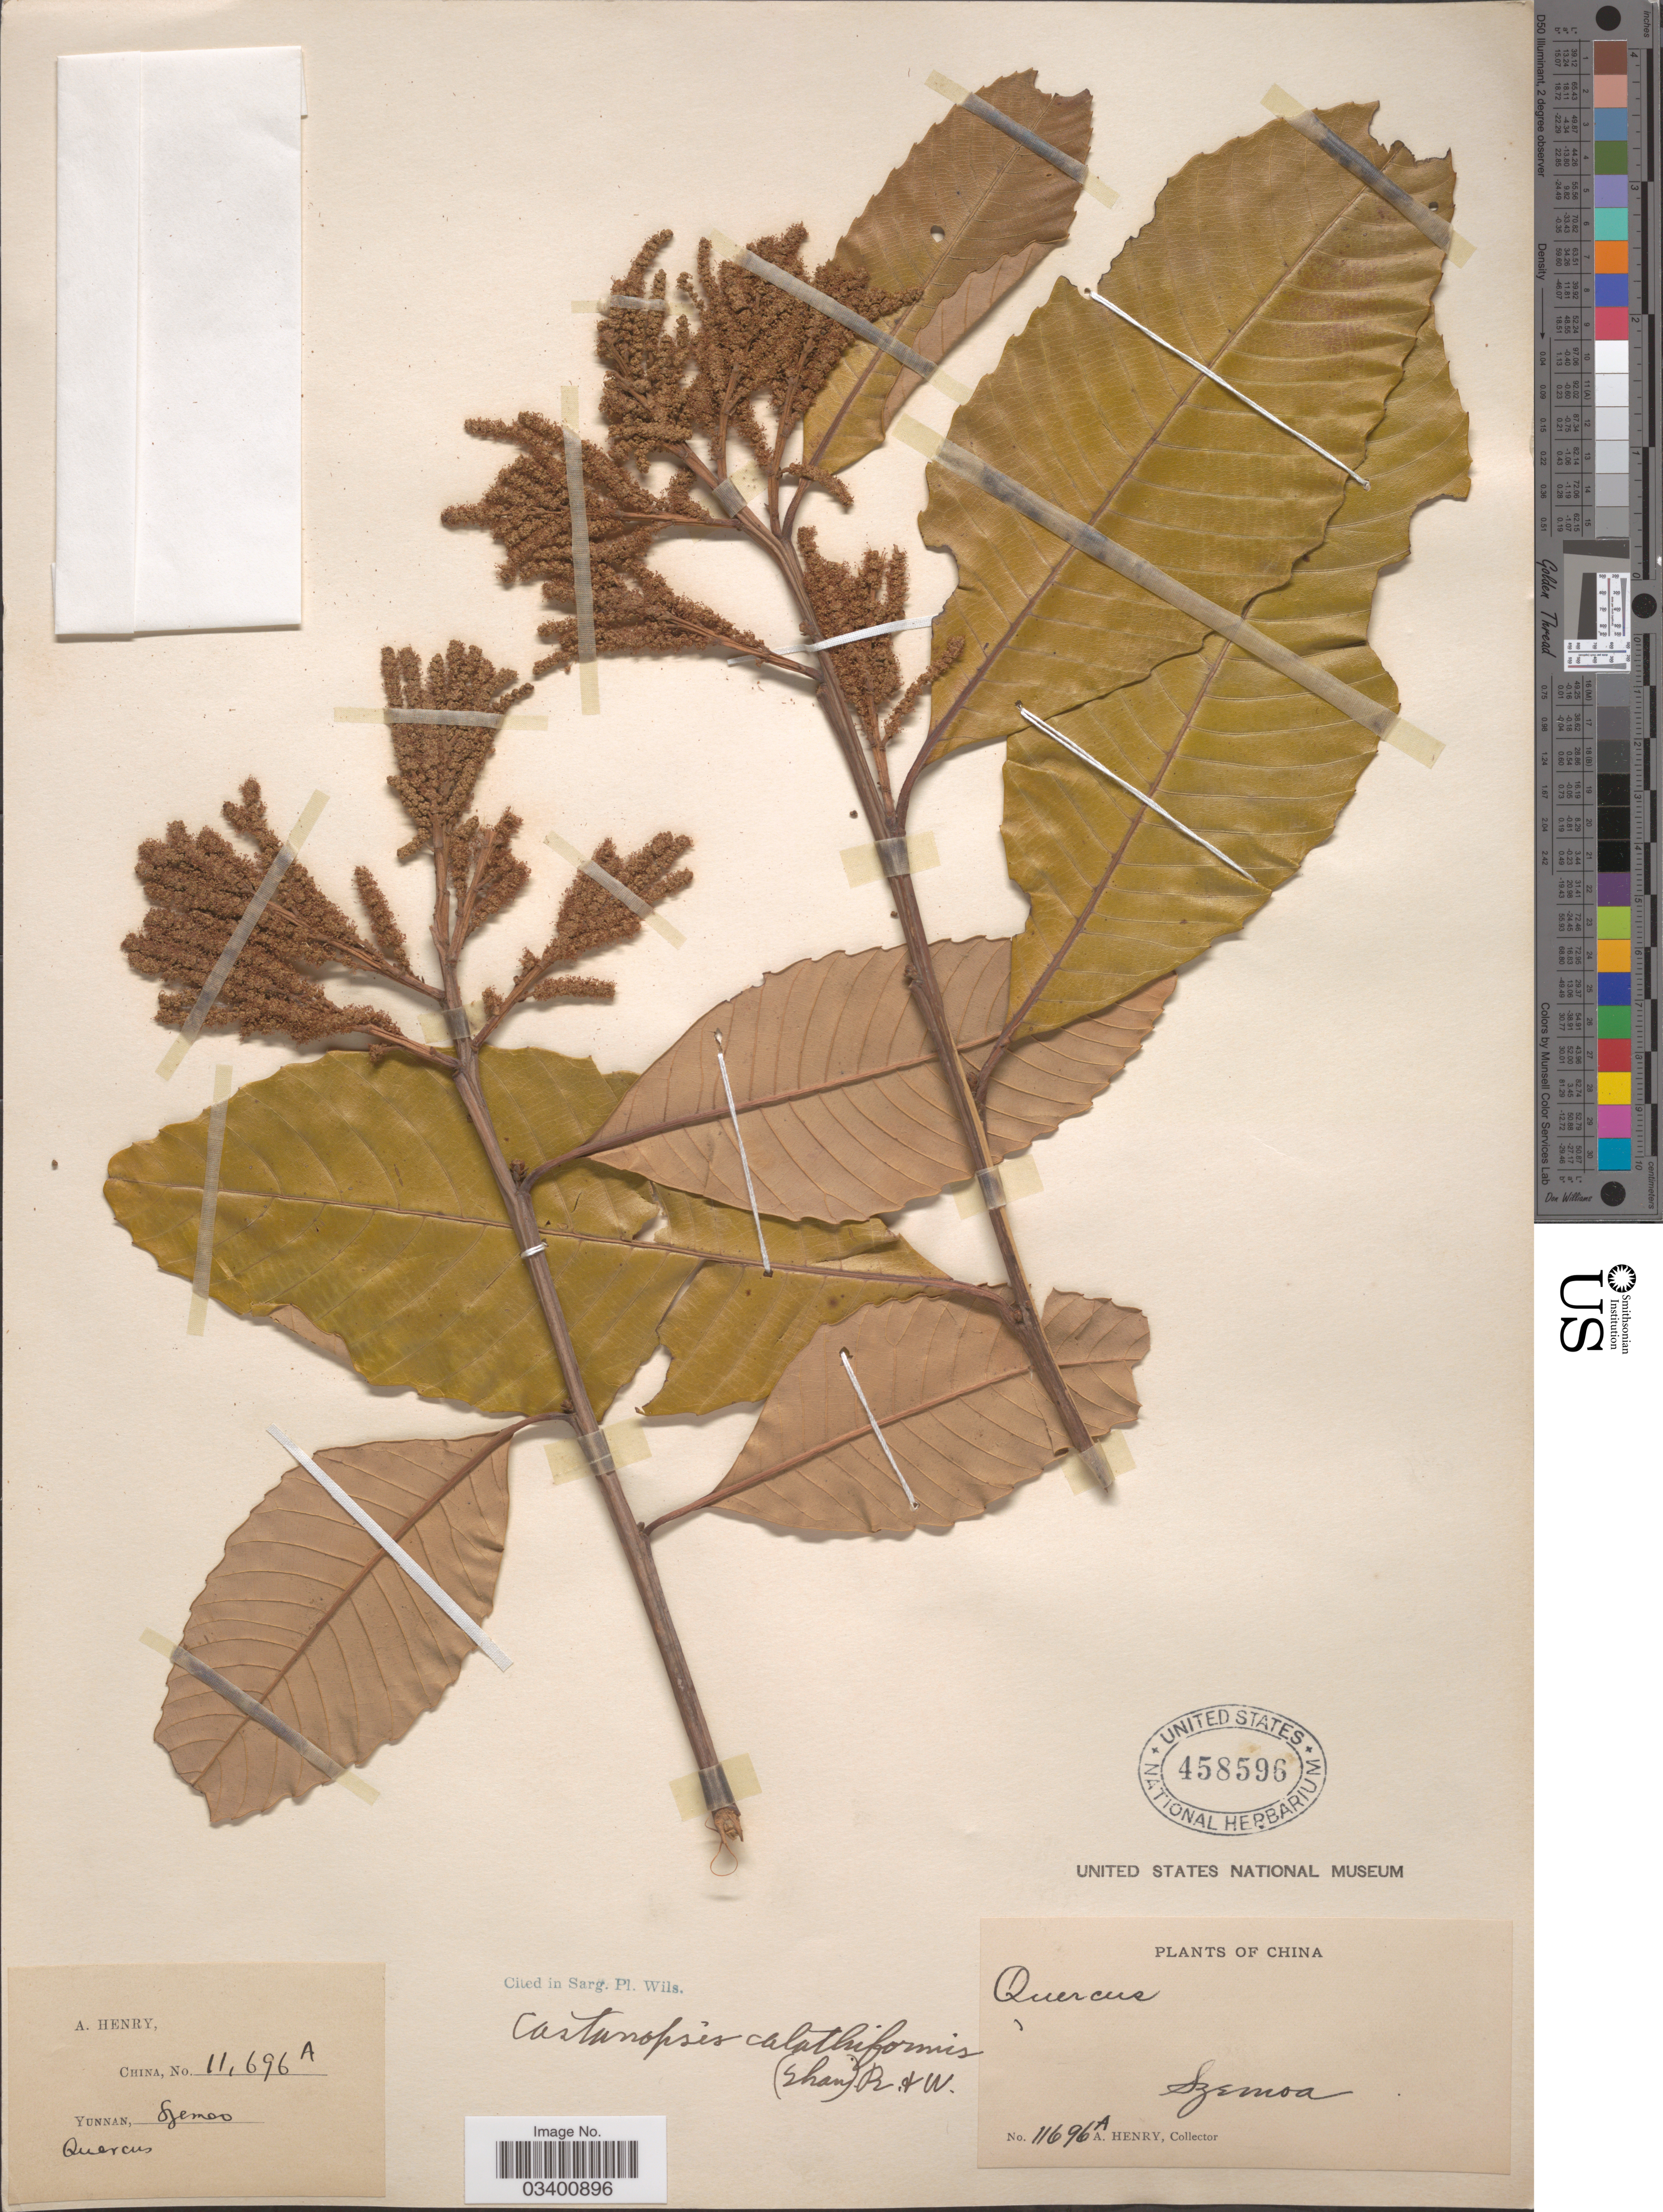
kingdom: Plantae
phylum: Tracheophyta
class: Magnoliopsida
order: Fagales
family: Fagaceae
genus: Castanopsis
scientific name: Castanopsis calathiformis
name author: (Skan) Rehder & E.H. Wilson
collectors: A. Henry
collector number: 11696 A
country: China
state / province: Yunnan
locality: Szemoa.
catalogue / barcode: US 458596